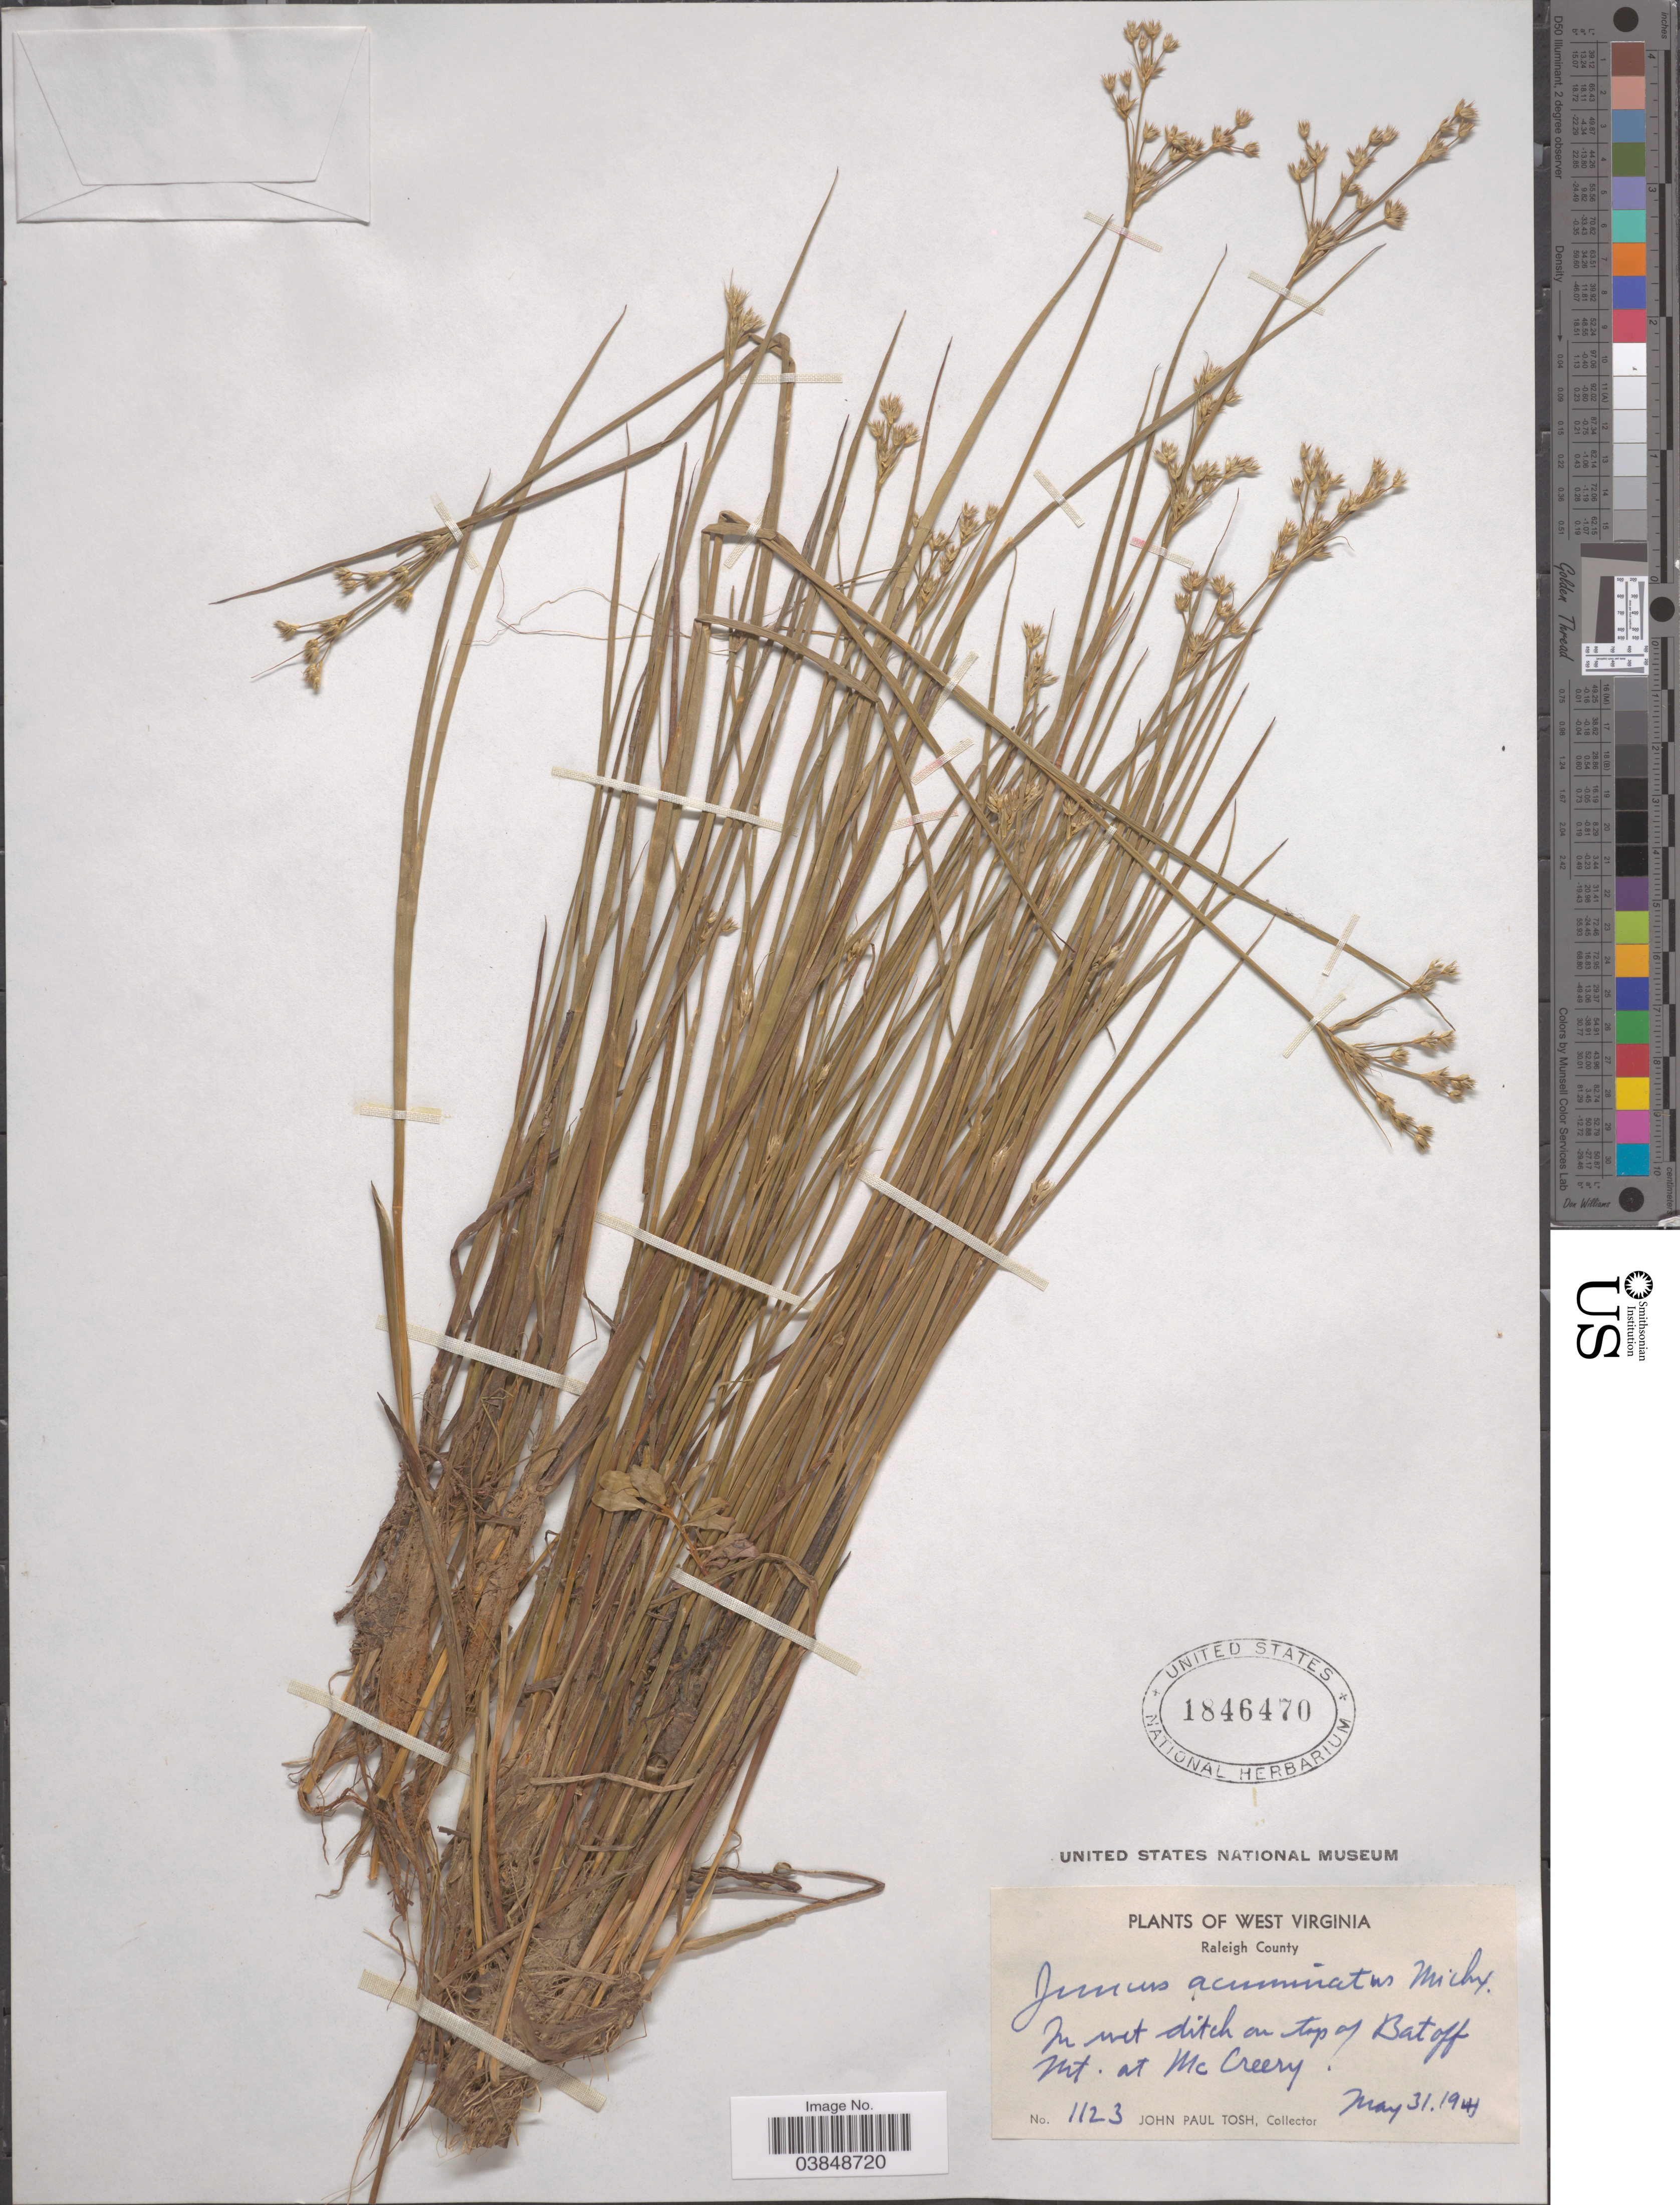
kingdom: Plantae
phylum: Tracheophyta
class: Liliopsida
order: Poales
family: Juncaceae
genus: Juncus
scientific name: Juncus acuminatus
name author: Michx.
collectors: J. Tosh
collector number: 1123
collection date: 1944-05-31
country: United States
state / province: West Virginia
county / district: Raleigh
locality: Raleigh County. In wet ditch on top of Bat off Mt. at Mc Creery.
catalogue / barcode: US 1846470